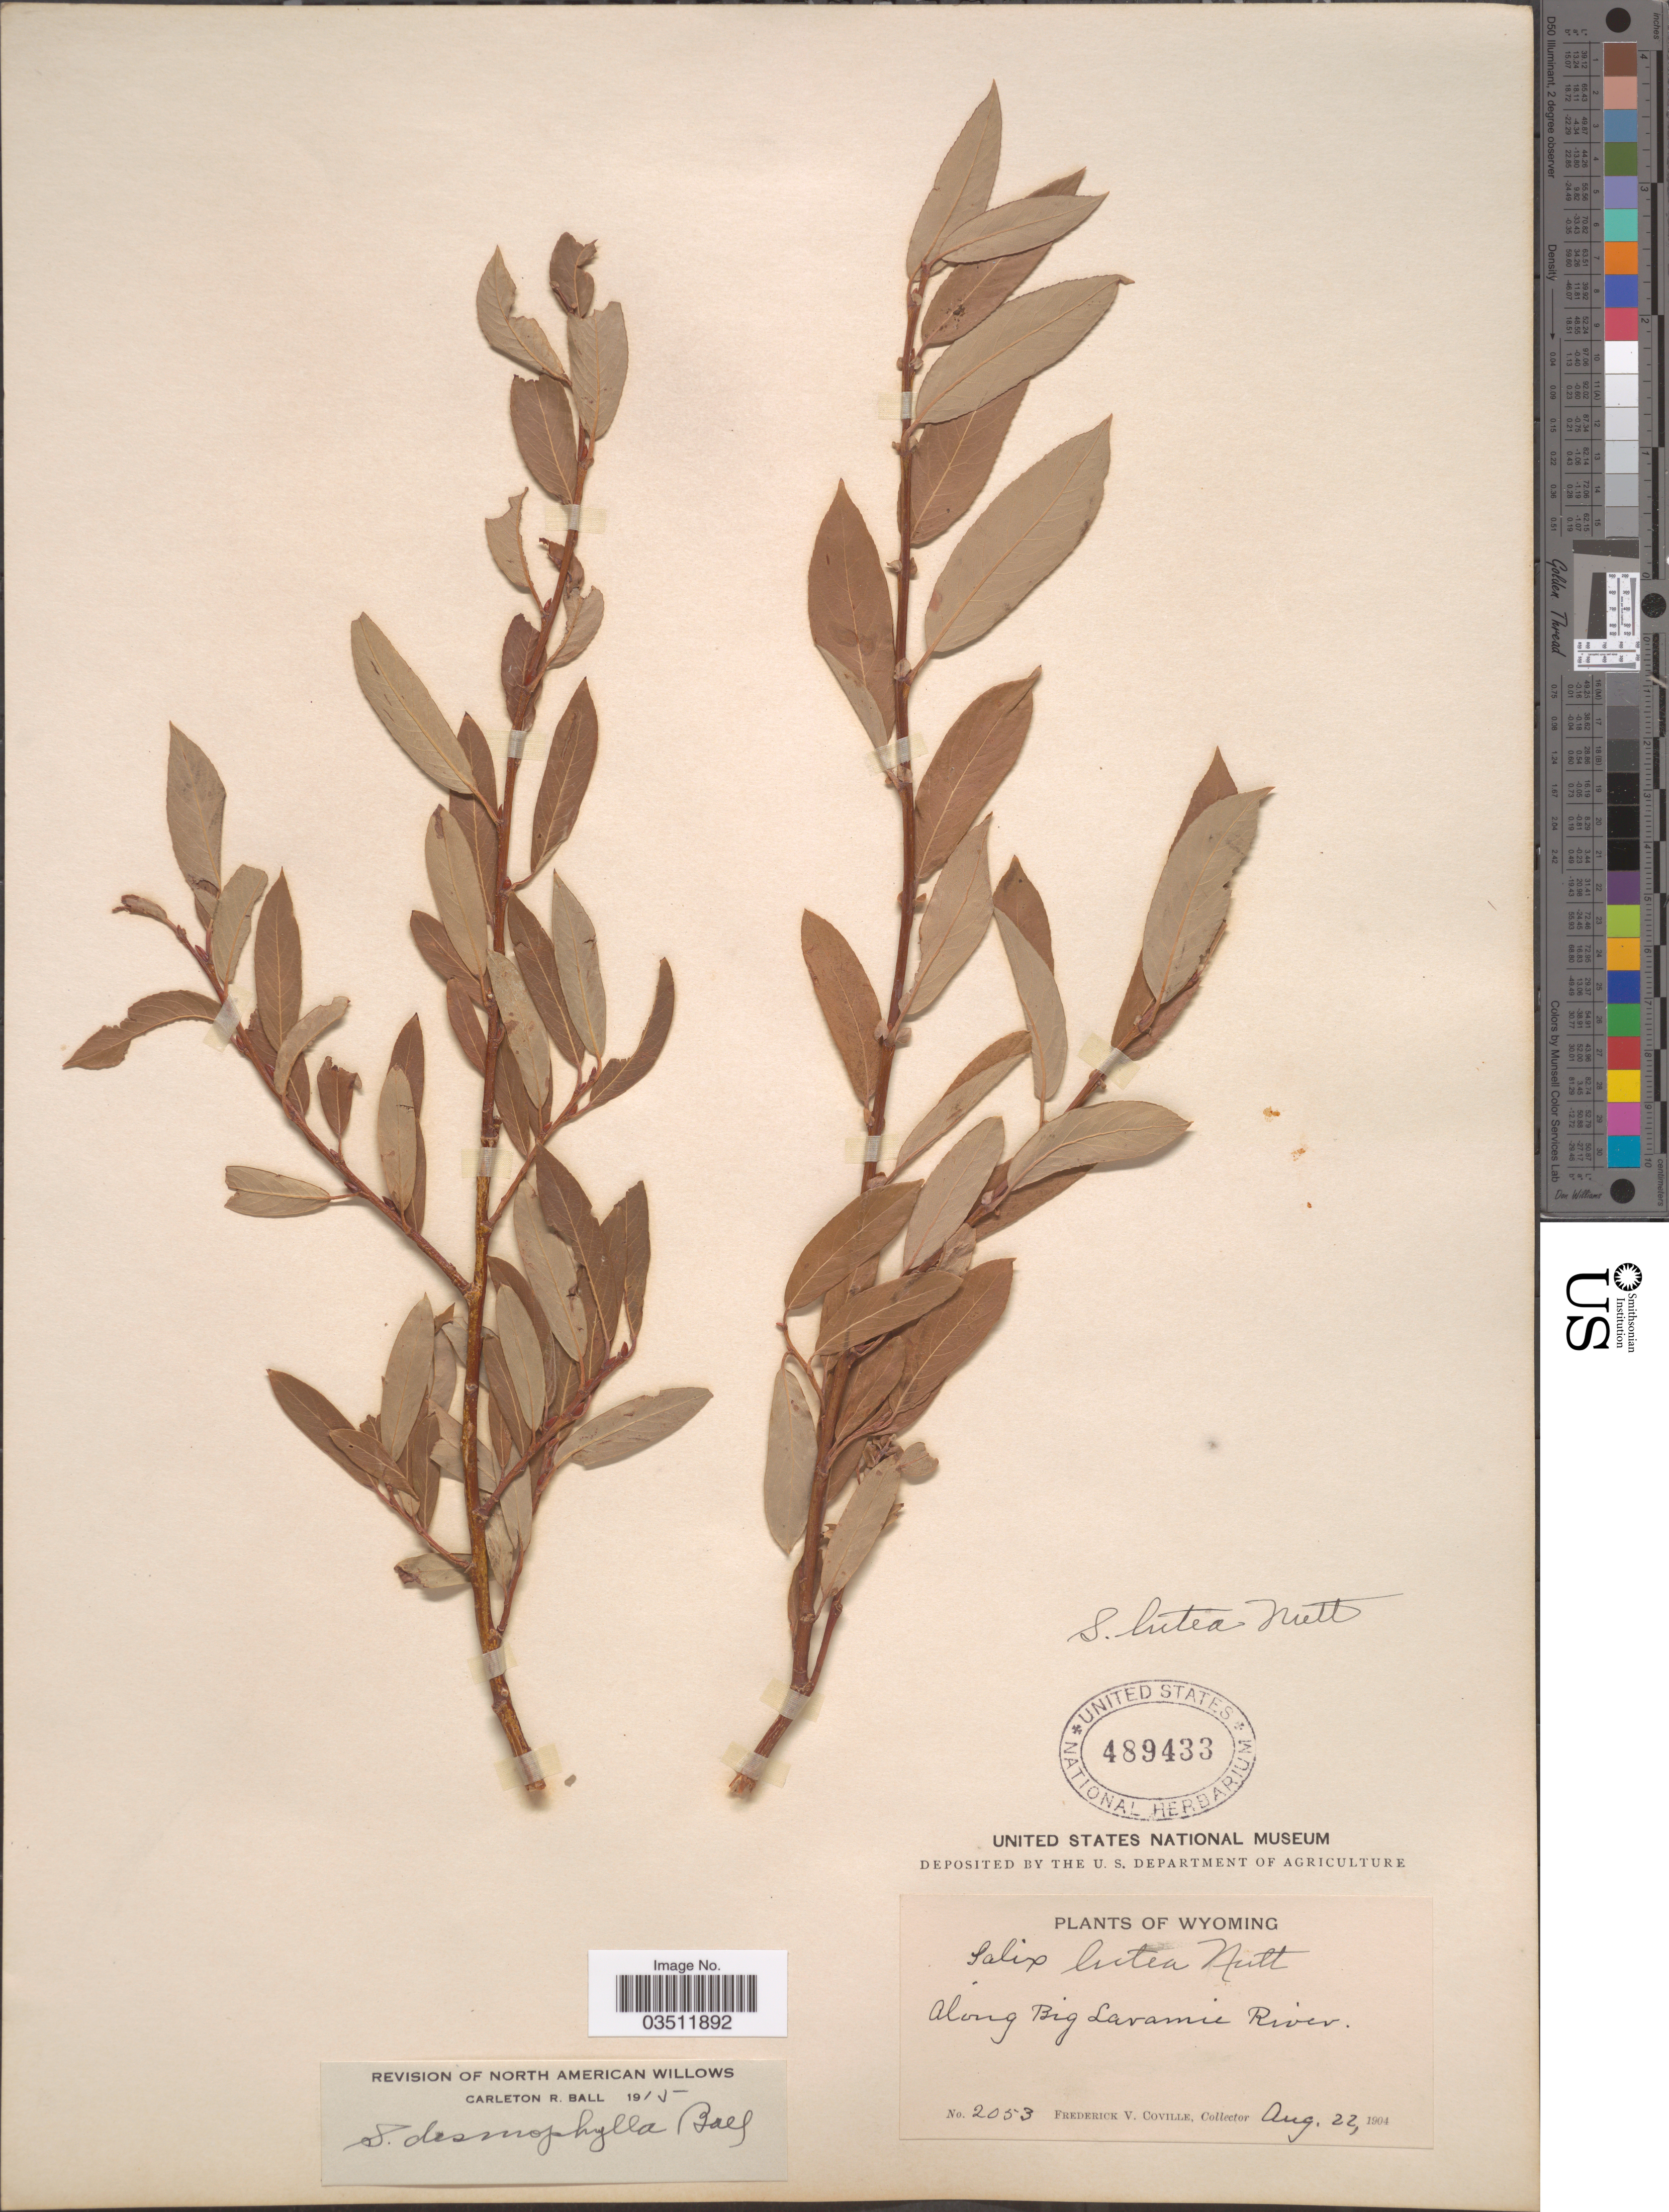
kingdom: Plantae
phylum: Tracheophyta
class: Magnoliopsida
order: Malpighiales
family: Salicaceae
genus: Salix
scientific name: Salix lutea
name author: Nutt.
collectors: F. V. Coville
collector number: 2053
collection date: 1904-08-22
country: United States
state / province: Wyoming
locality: Along Big Laramie River.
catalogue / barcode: US 489433